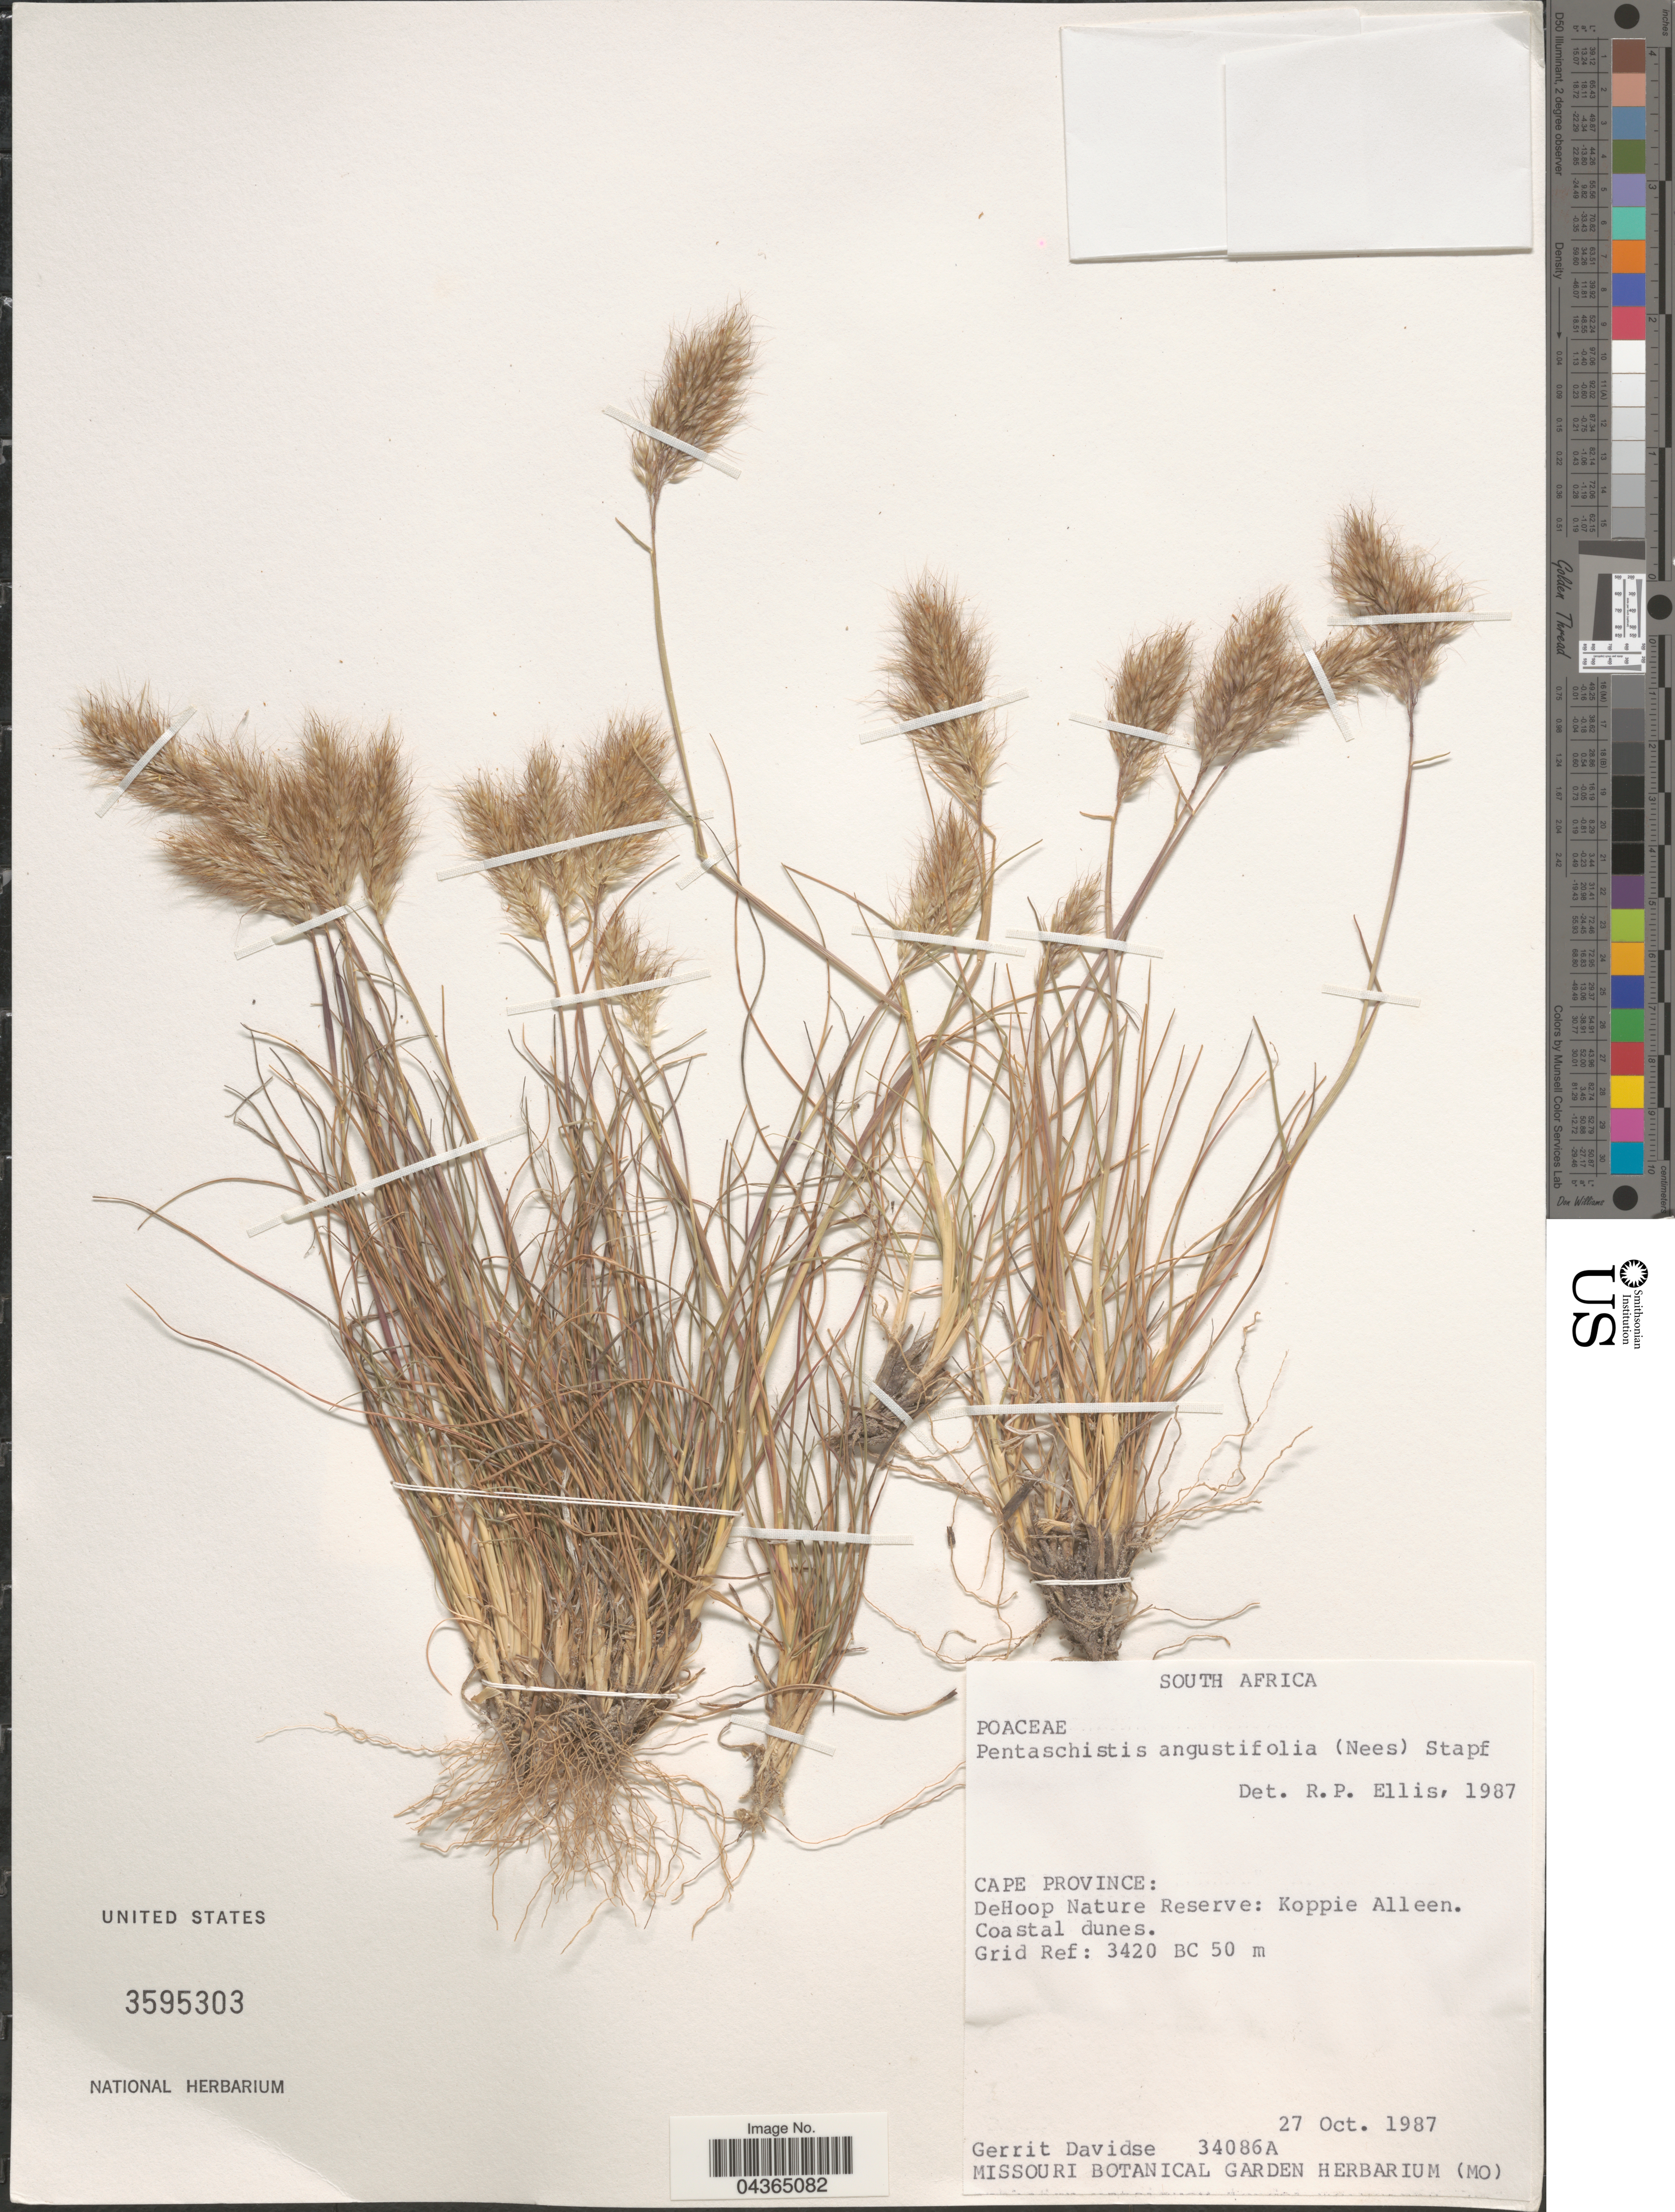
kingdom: Plantae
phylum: Tracheophyta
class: Liliopsida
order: Poales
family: Poaceae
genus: Pentameris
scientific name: Pentameris pallida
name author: (Thunb.) Galley & H.P. Linder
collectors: G. Davidse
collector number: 34086A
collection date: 1987-10-27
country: South Africa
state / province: Western Cape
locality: DeHoop Nature Reserve: Koppie Alleen. Coastal dunes. Grid Ref: 3420 BC.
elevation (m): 50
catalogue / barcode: US 3595303